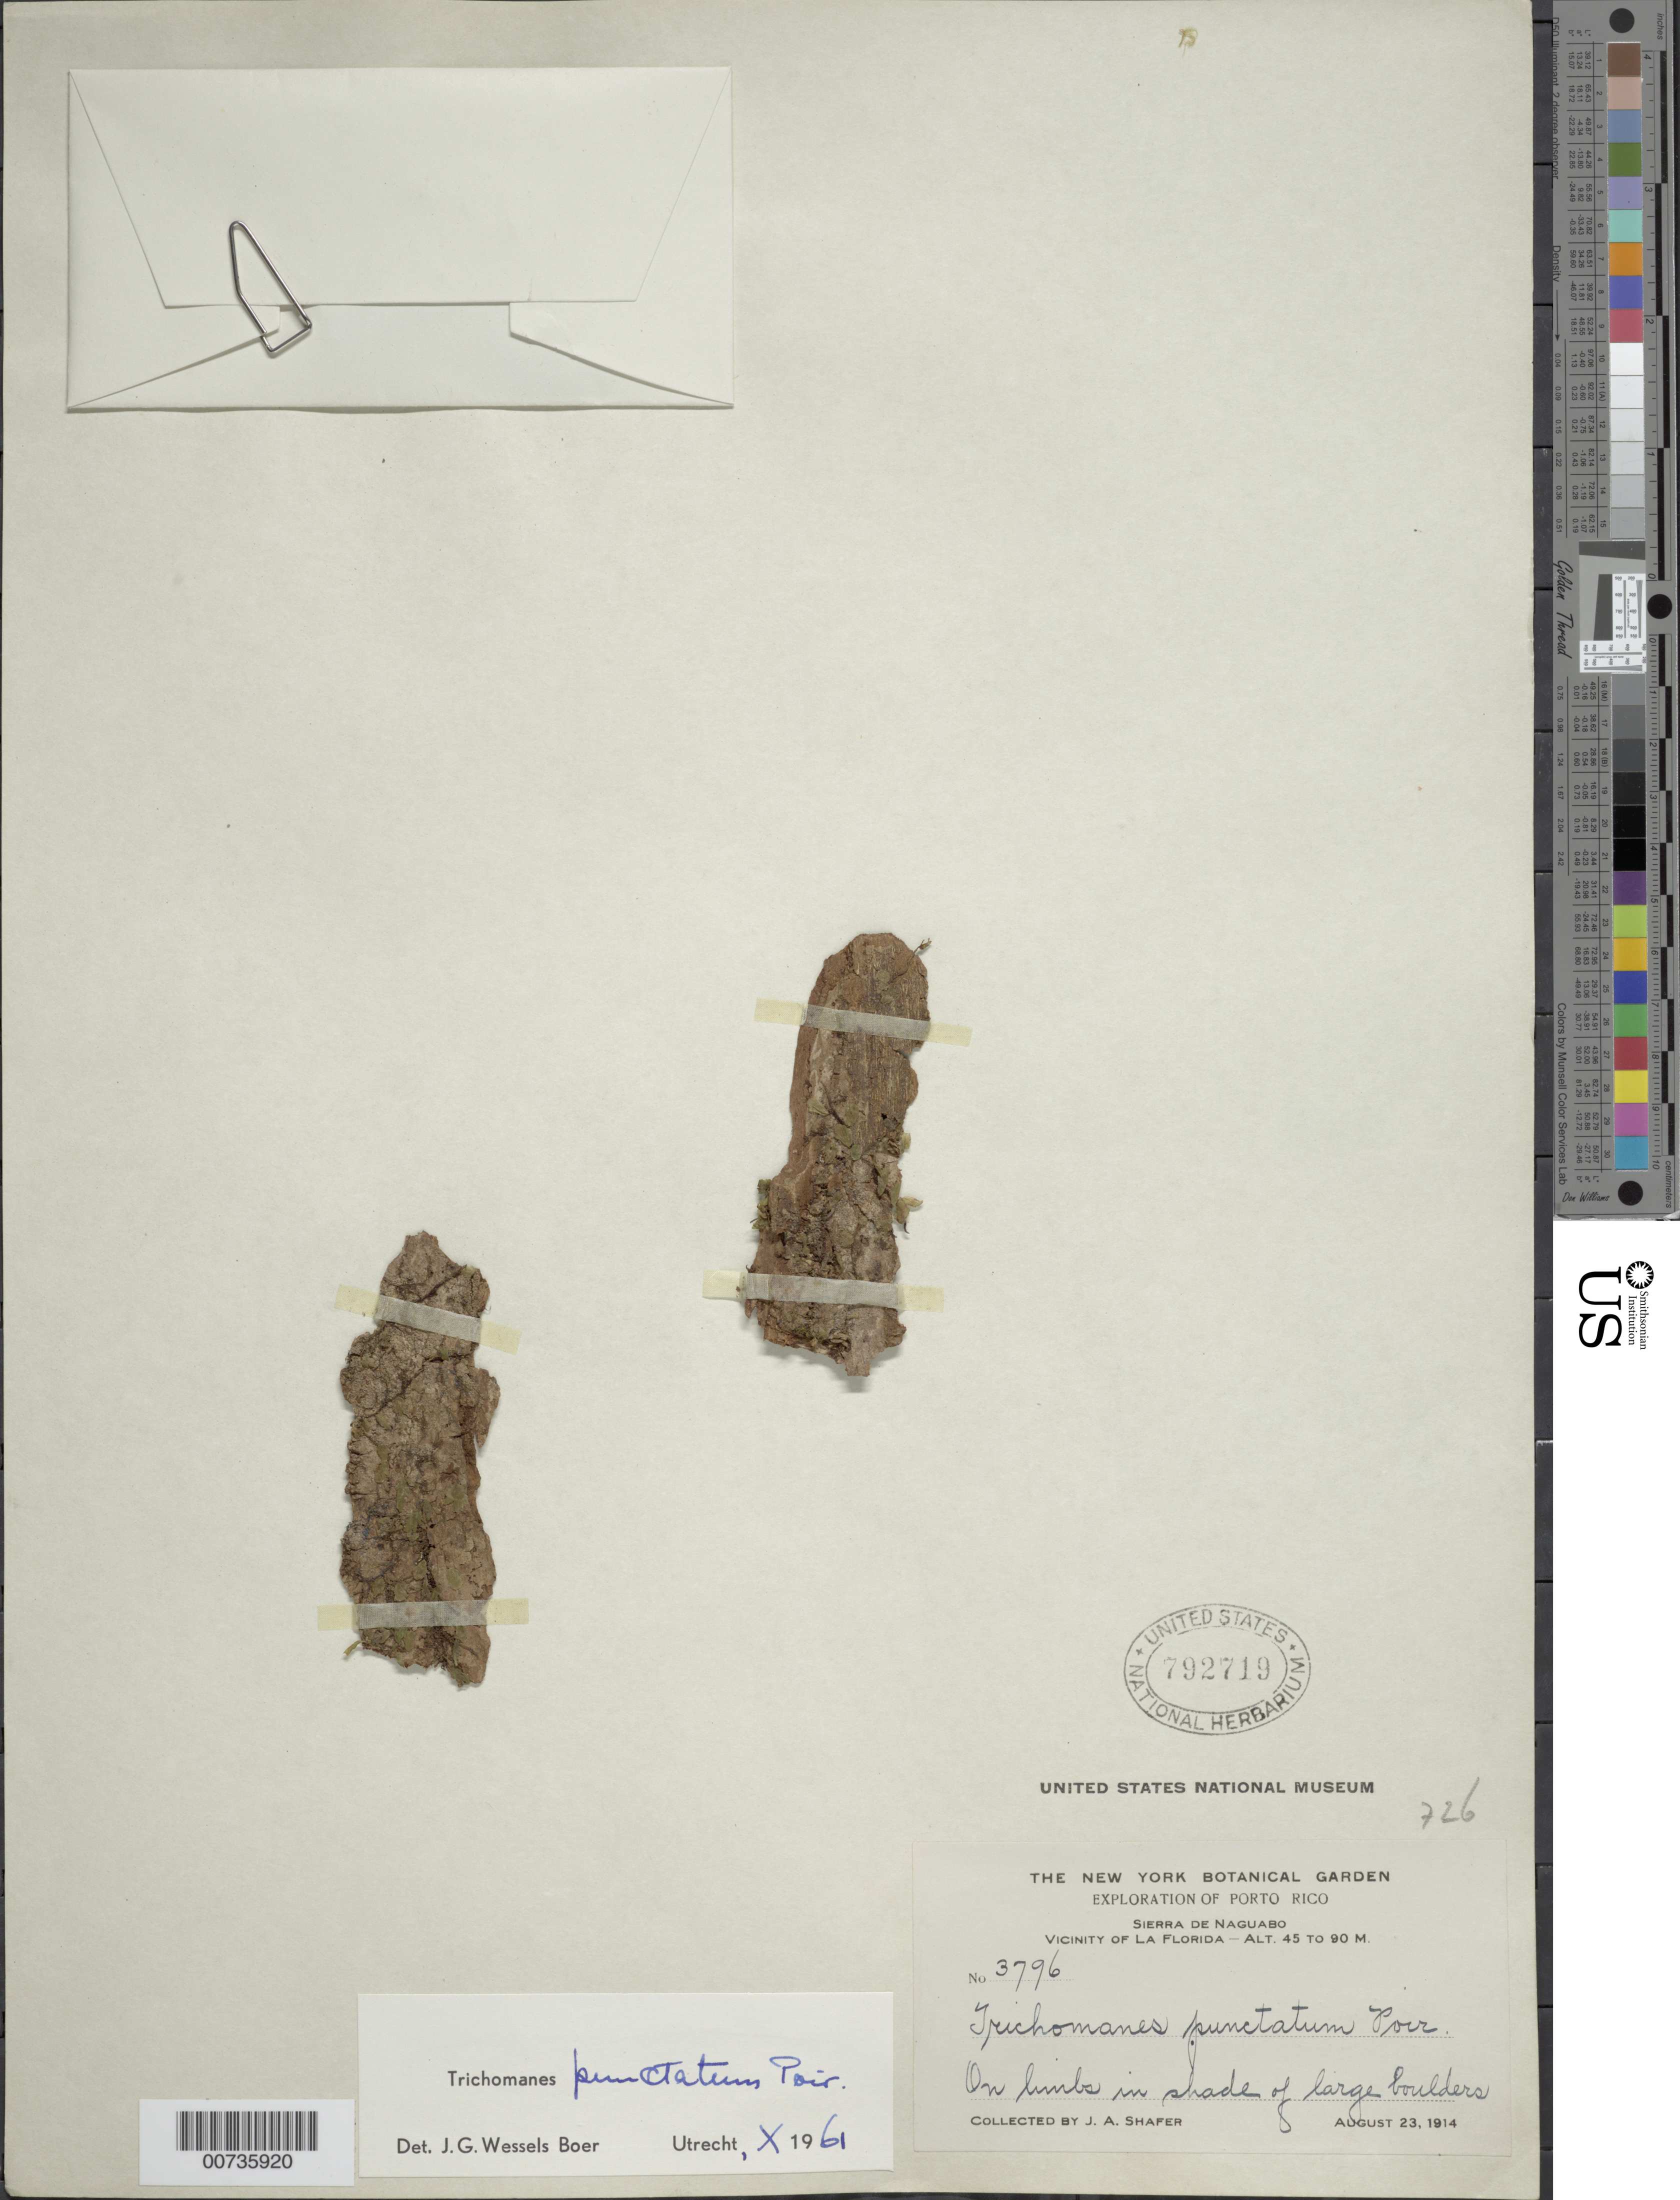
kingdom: Plantae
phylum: Tracheophyta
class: Polypodiopsida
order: Hymenophyllales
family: Hymenophyllaceae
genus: Didymoglossum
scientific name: Didymoglossum punctatum subsp. punctatum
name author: (Poir.) Desv.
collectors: J. A. Shafer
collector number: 3796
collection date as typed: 23 Aug 1914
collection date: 1914-08-23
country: Puerto Rico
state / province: Naguabo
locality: Sierra de Naguabo, vicinity of La Florida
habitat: On limbs in shade of large boulders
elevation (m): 45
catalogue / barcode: US 792719